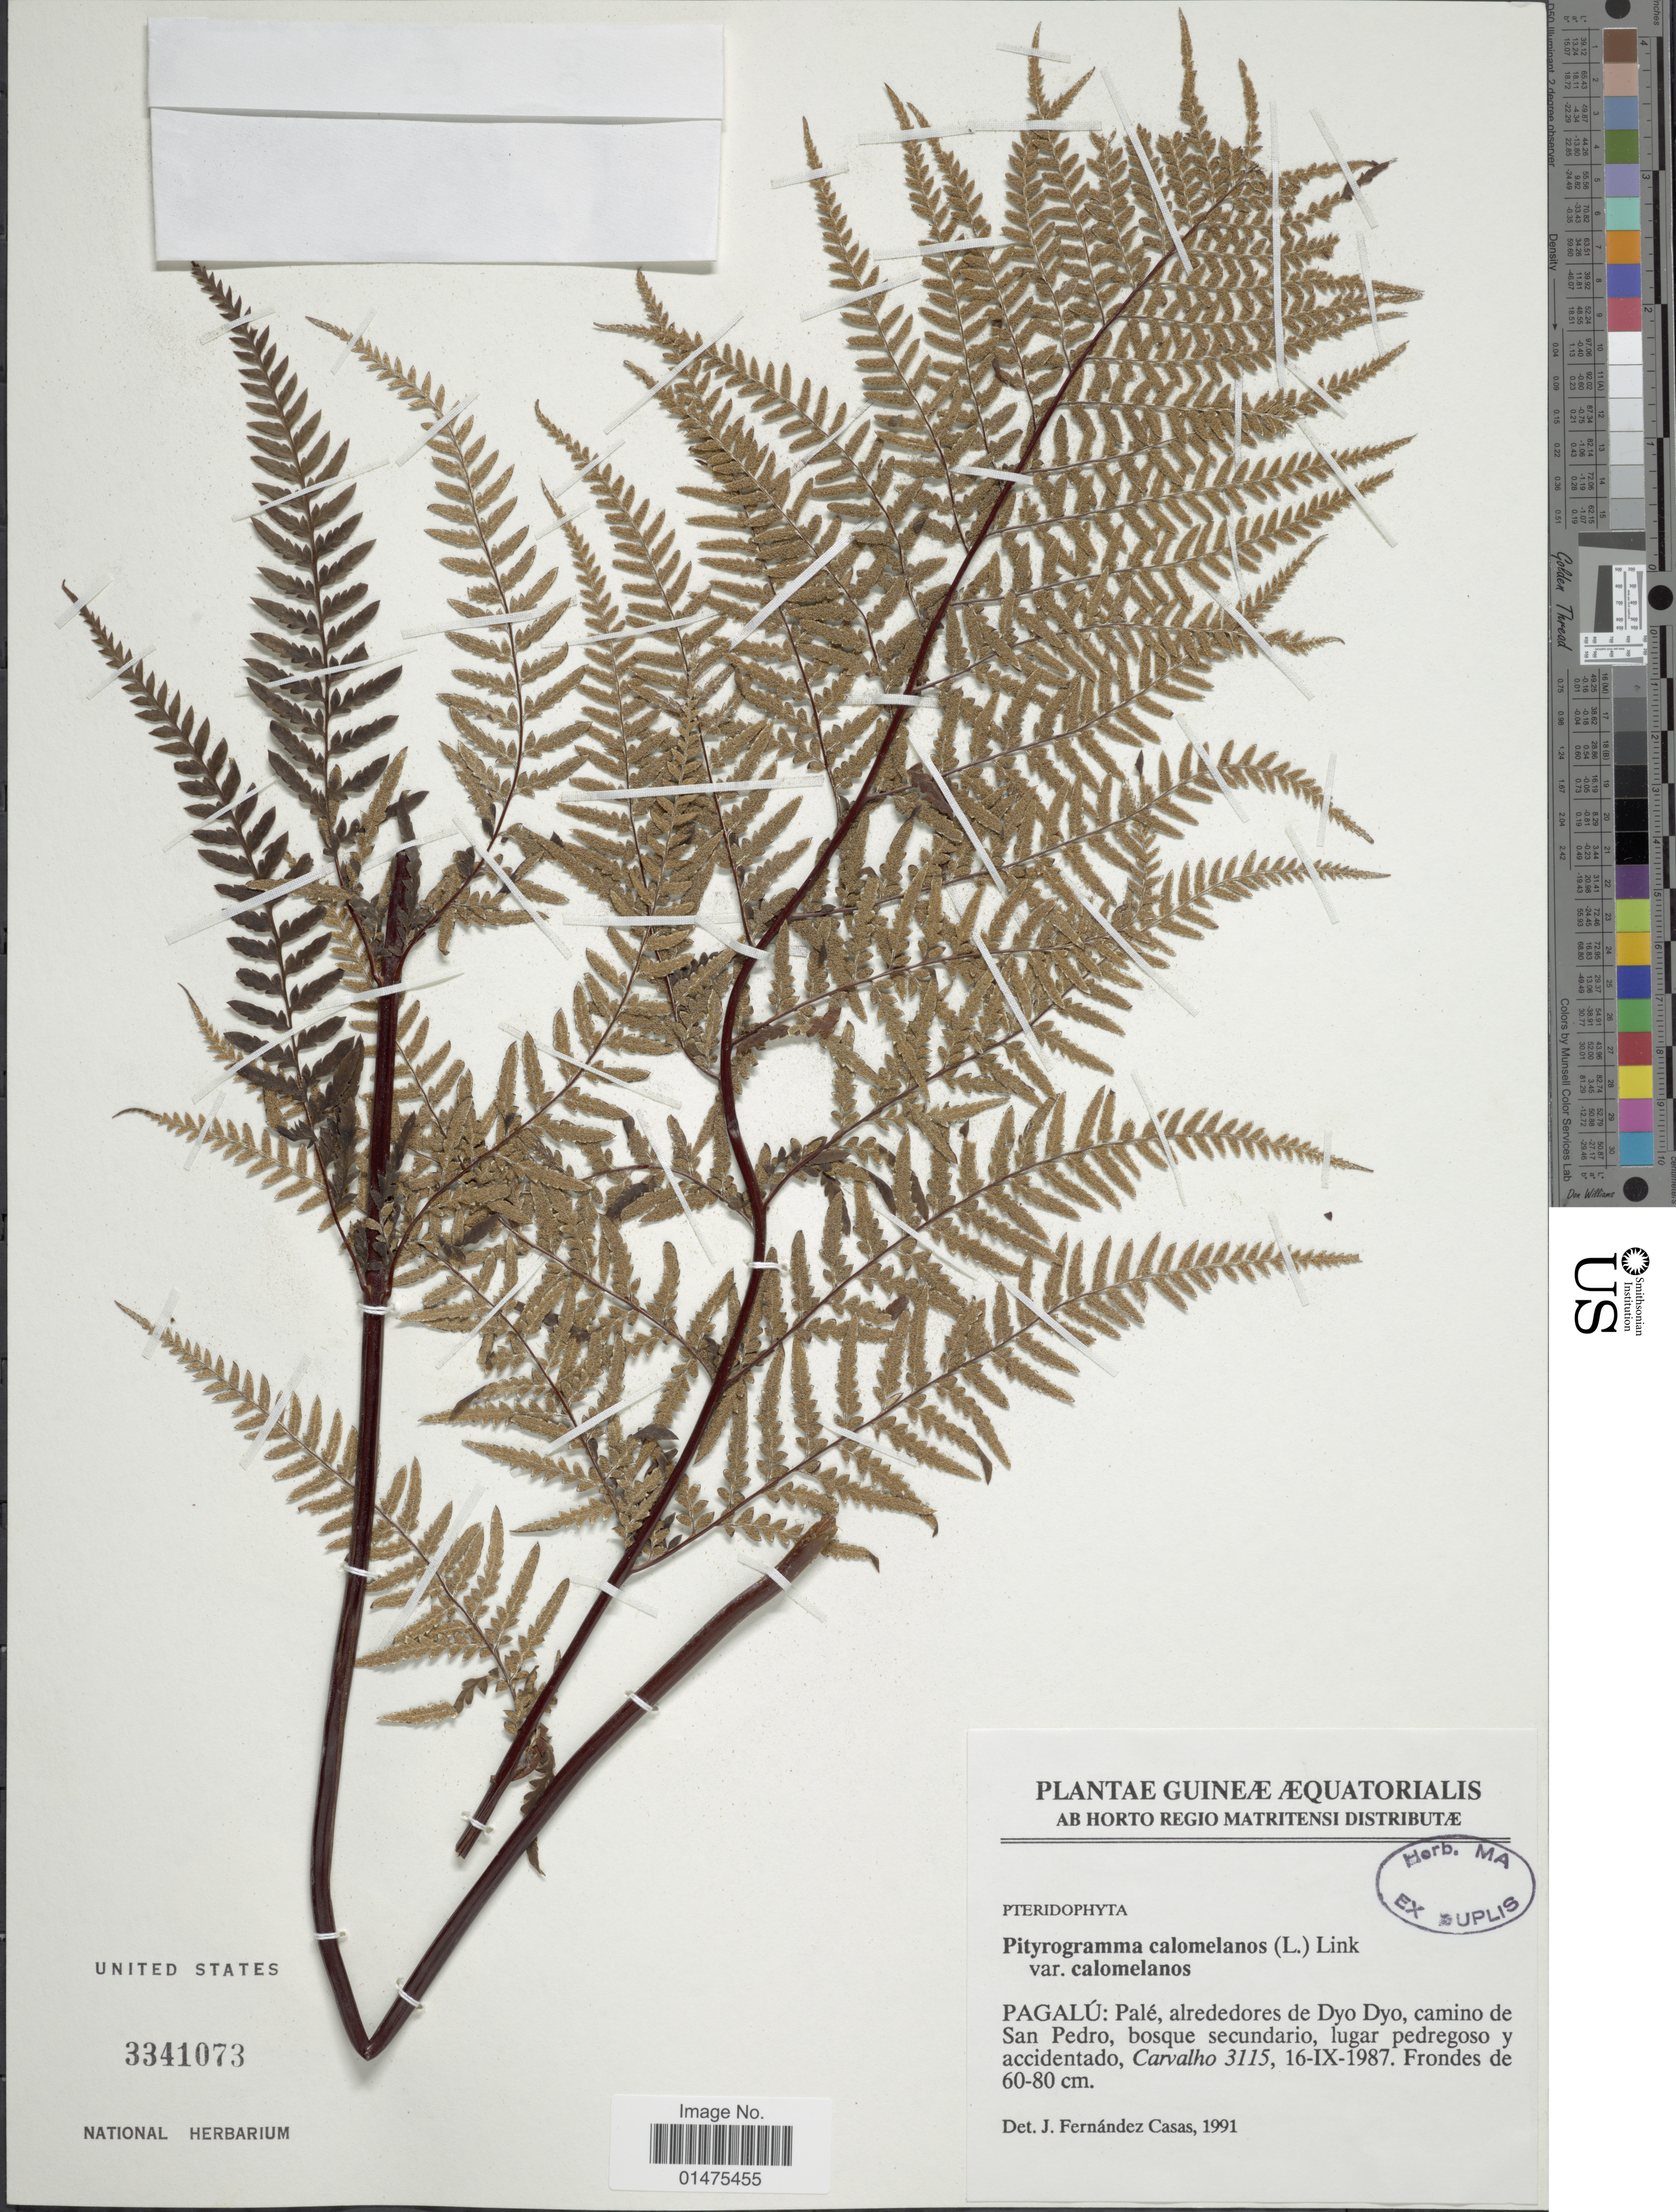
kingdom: Plantae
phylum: Tracheophyta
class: Polypodiopsida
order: Polypodiales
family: Pteridaceae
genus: Pityrogramma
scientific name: Pityrogramma calomelanos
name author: (L.) Link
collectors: Carvalho, --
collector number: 3115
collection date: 1987-09-16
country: Equatorial Guinea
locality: Pagalú: Palé, alrededores de Dyo Dyo, camino de San Pedro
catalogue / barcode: US 3341073